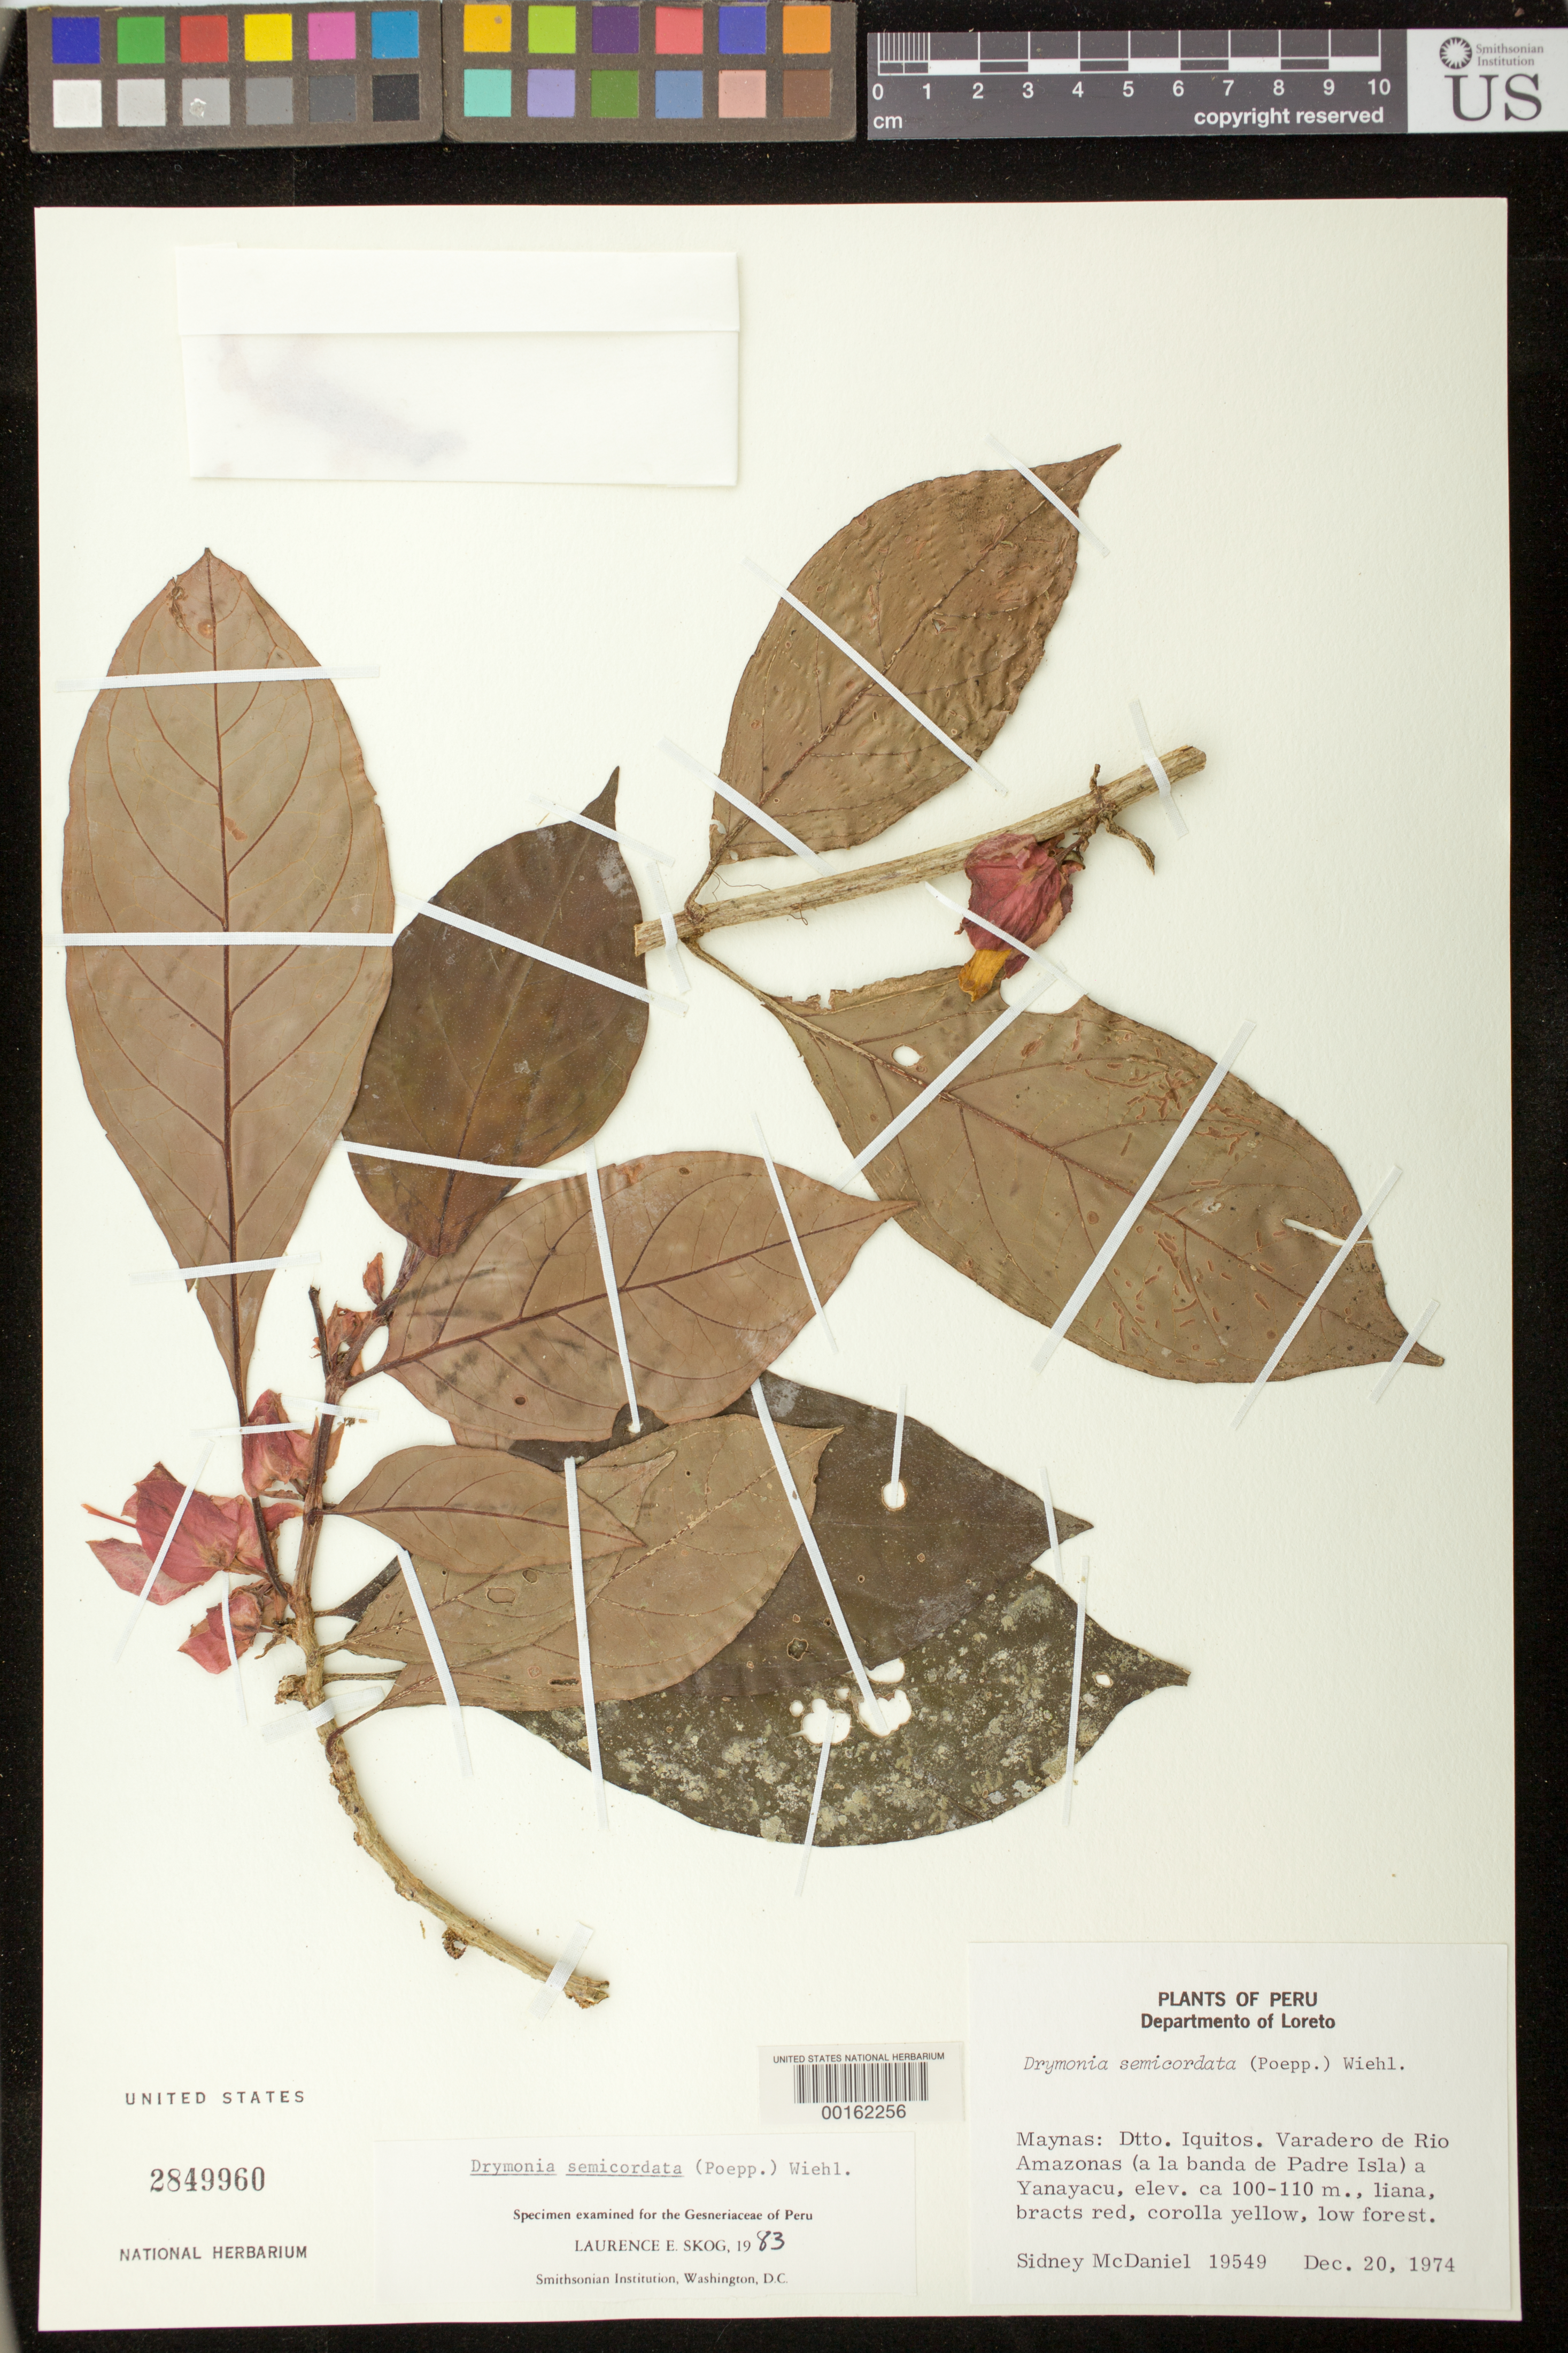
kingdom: Plantae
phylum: Tracheophyta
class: Magnoliopsida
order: Lamiales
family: Gesneriaceae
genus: Drymonia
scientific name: Drymonia semicordata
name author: (Poepp.) Wiehler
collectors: S. McDaniel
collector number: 19549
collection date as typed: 20 Dec 1974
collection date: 1974-12-20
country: Peru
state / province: Loreto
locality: Prov. Maynas, Dtto. Iquitos, shipyard of Rio Amazonas (to bank of Padre Isla) to Yanayacu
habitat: Low forest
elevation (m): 100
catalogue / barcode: US 2849960